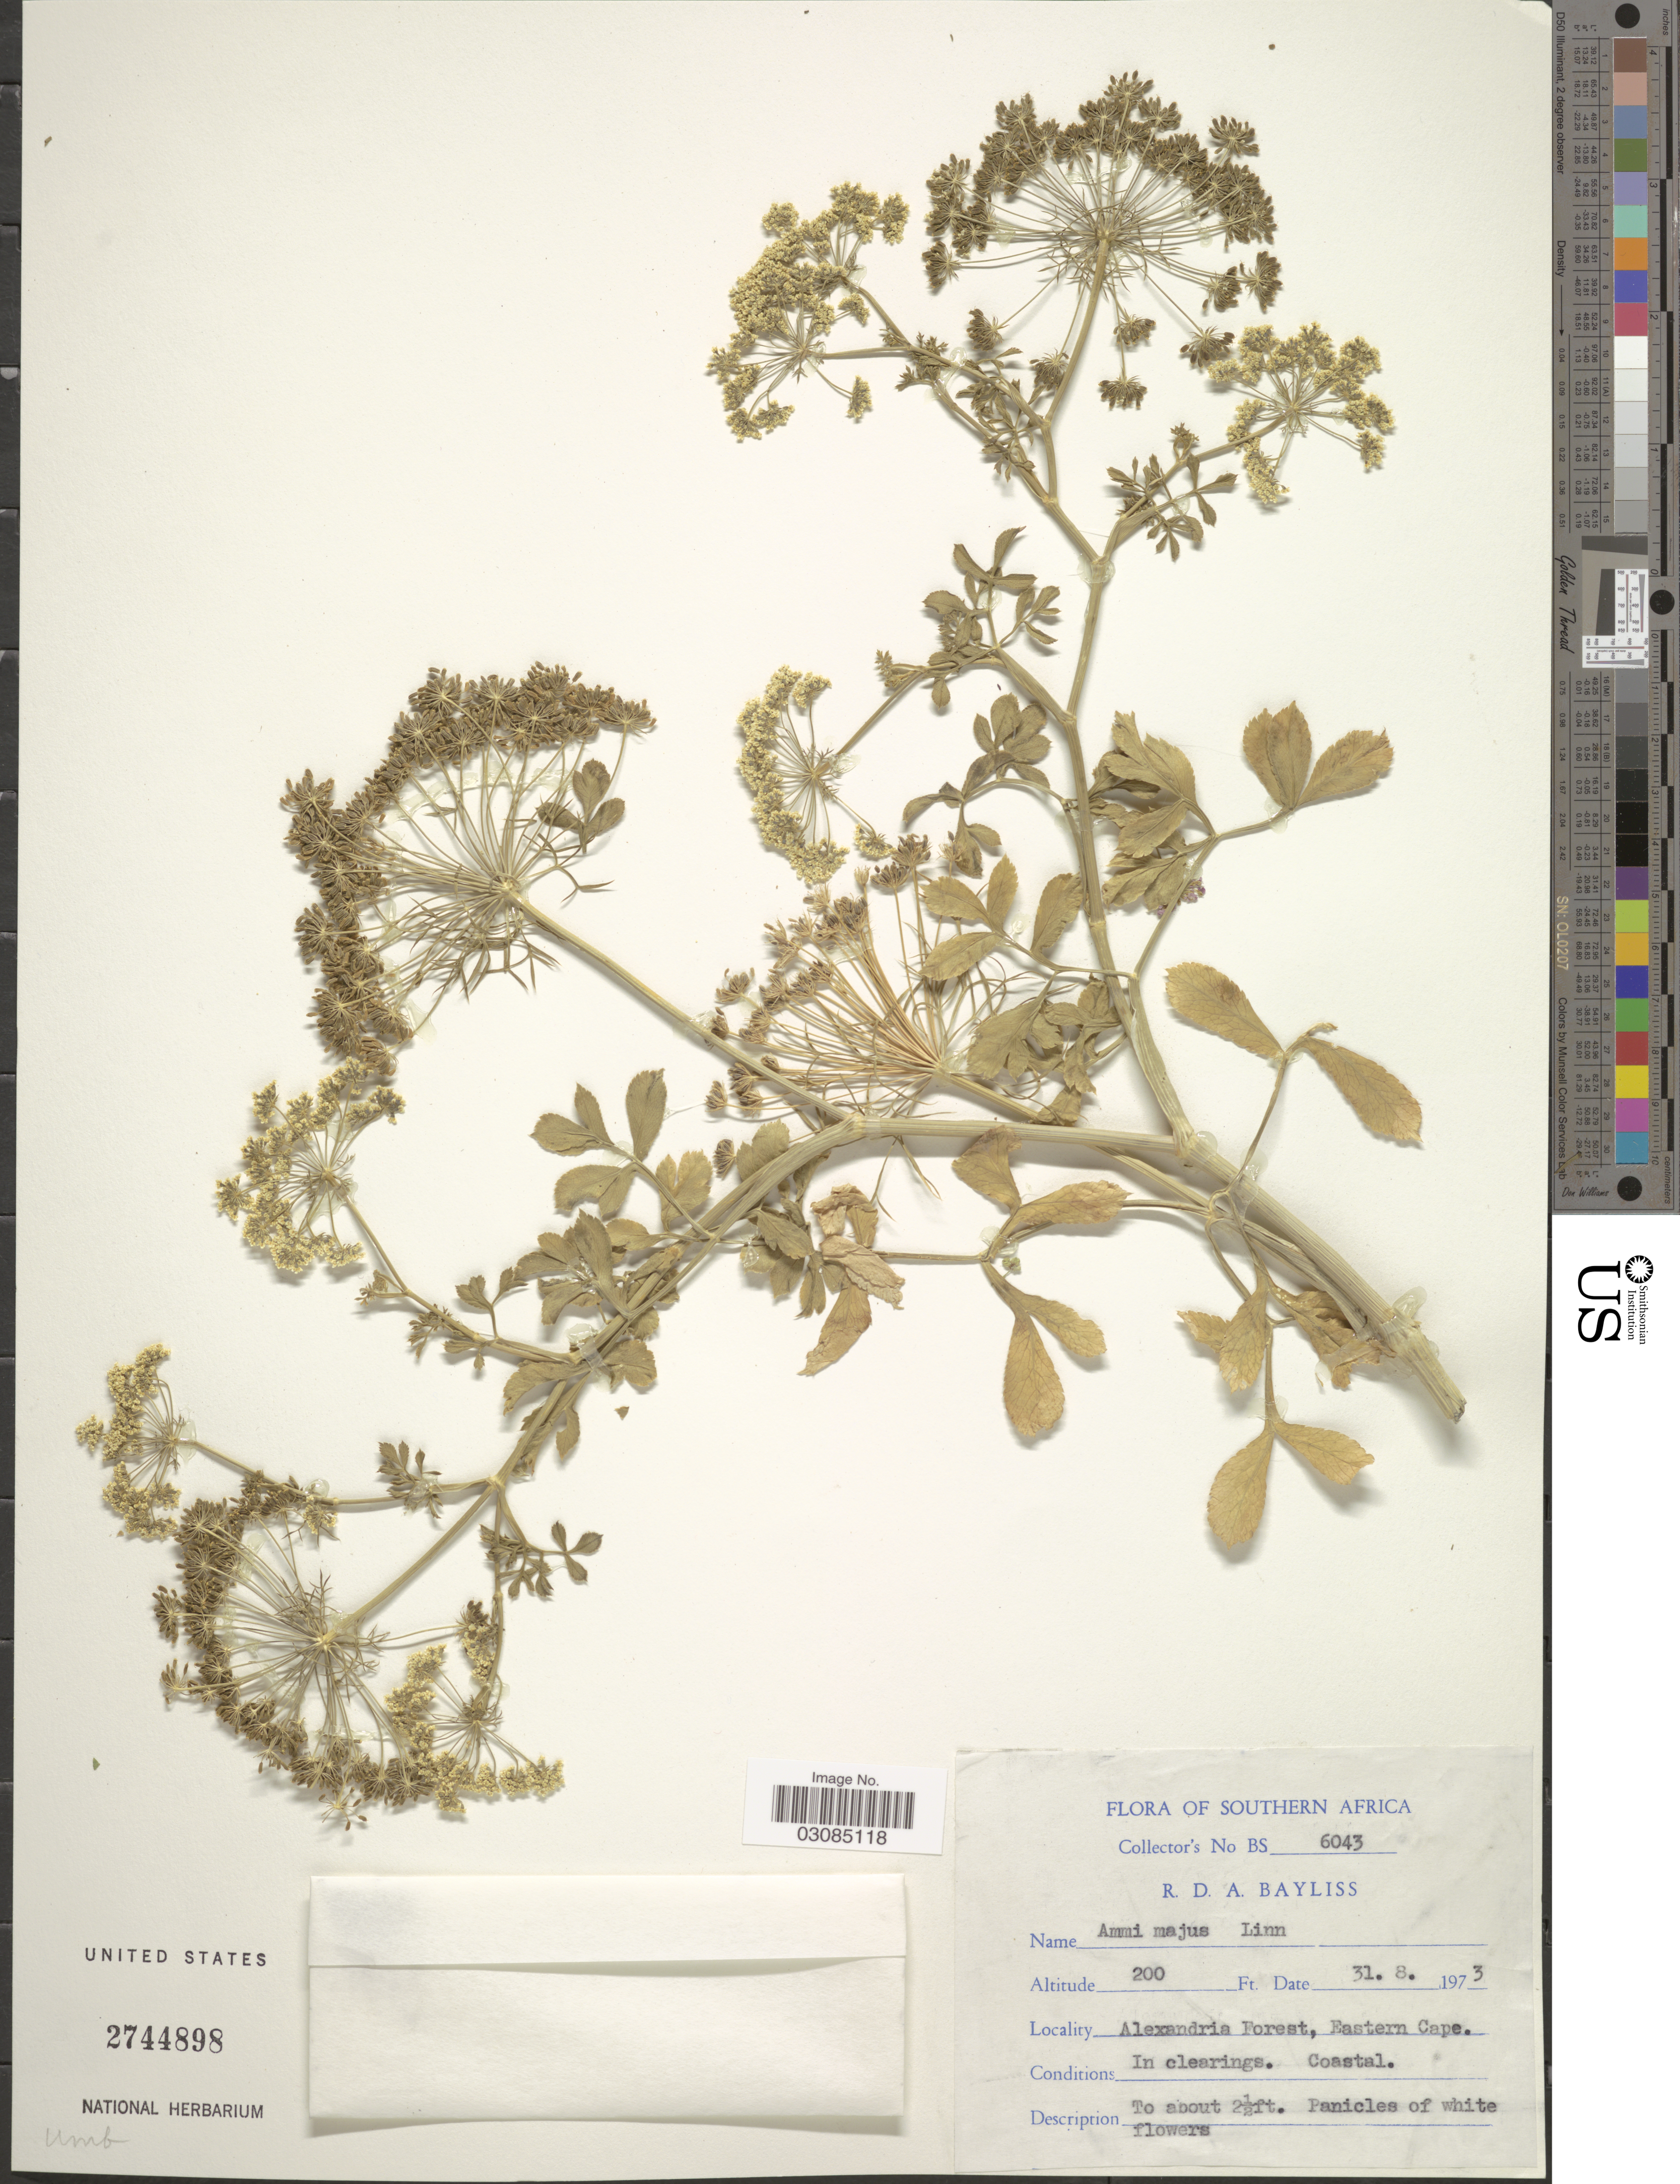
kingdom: Plantae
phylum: Tracheophyta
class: Magnoliopsida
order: Apiales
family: Apiaceae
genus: Ammi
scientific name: Ammi majus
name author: L.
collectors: R. Bayliss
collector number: BS 6043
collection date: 1973-08-31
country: South Africa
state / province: Eastern Cape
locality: Southern Africa. Alexandria Forest, Eastern Cape.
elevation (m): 61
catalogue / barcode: US 2744898